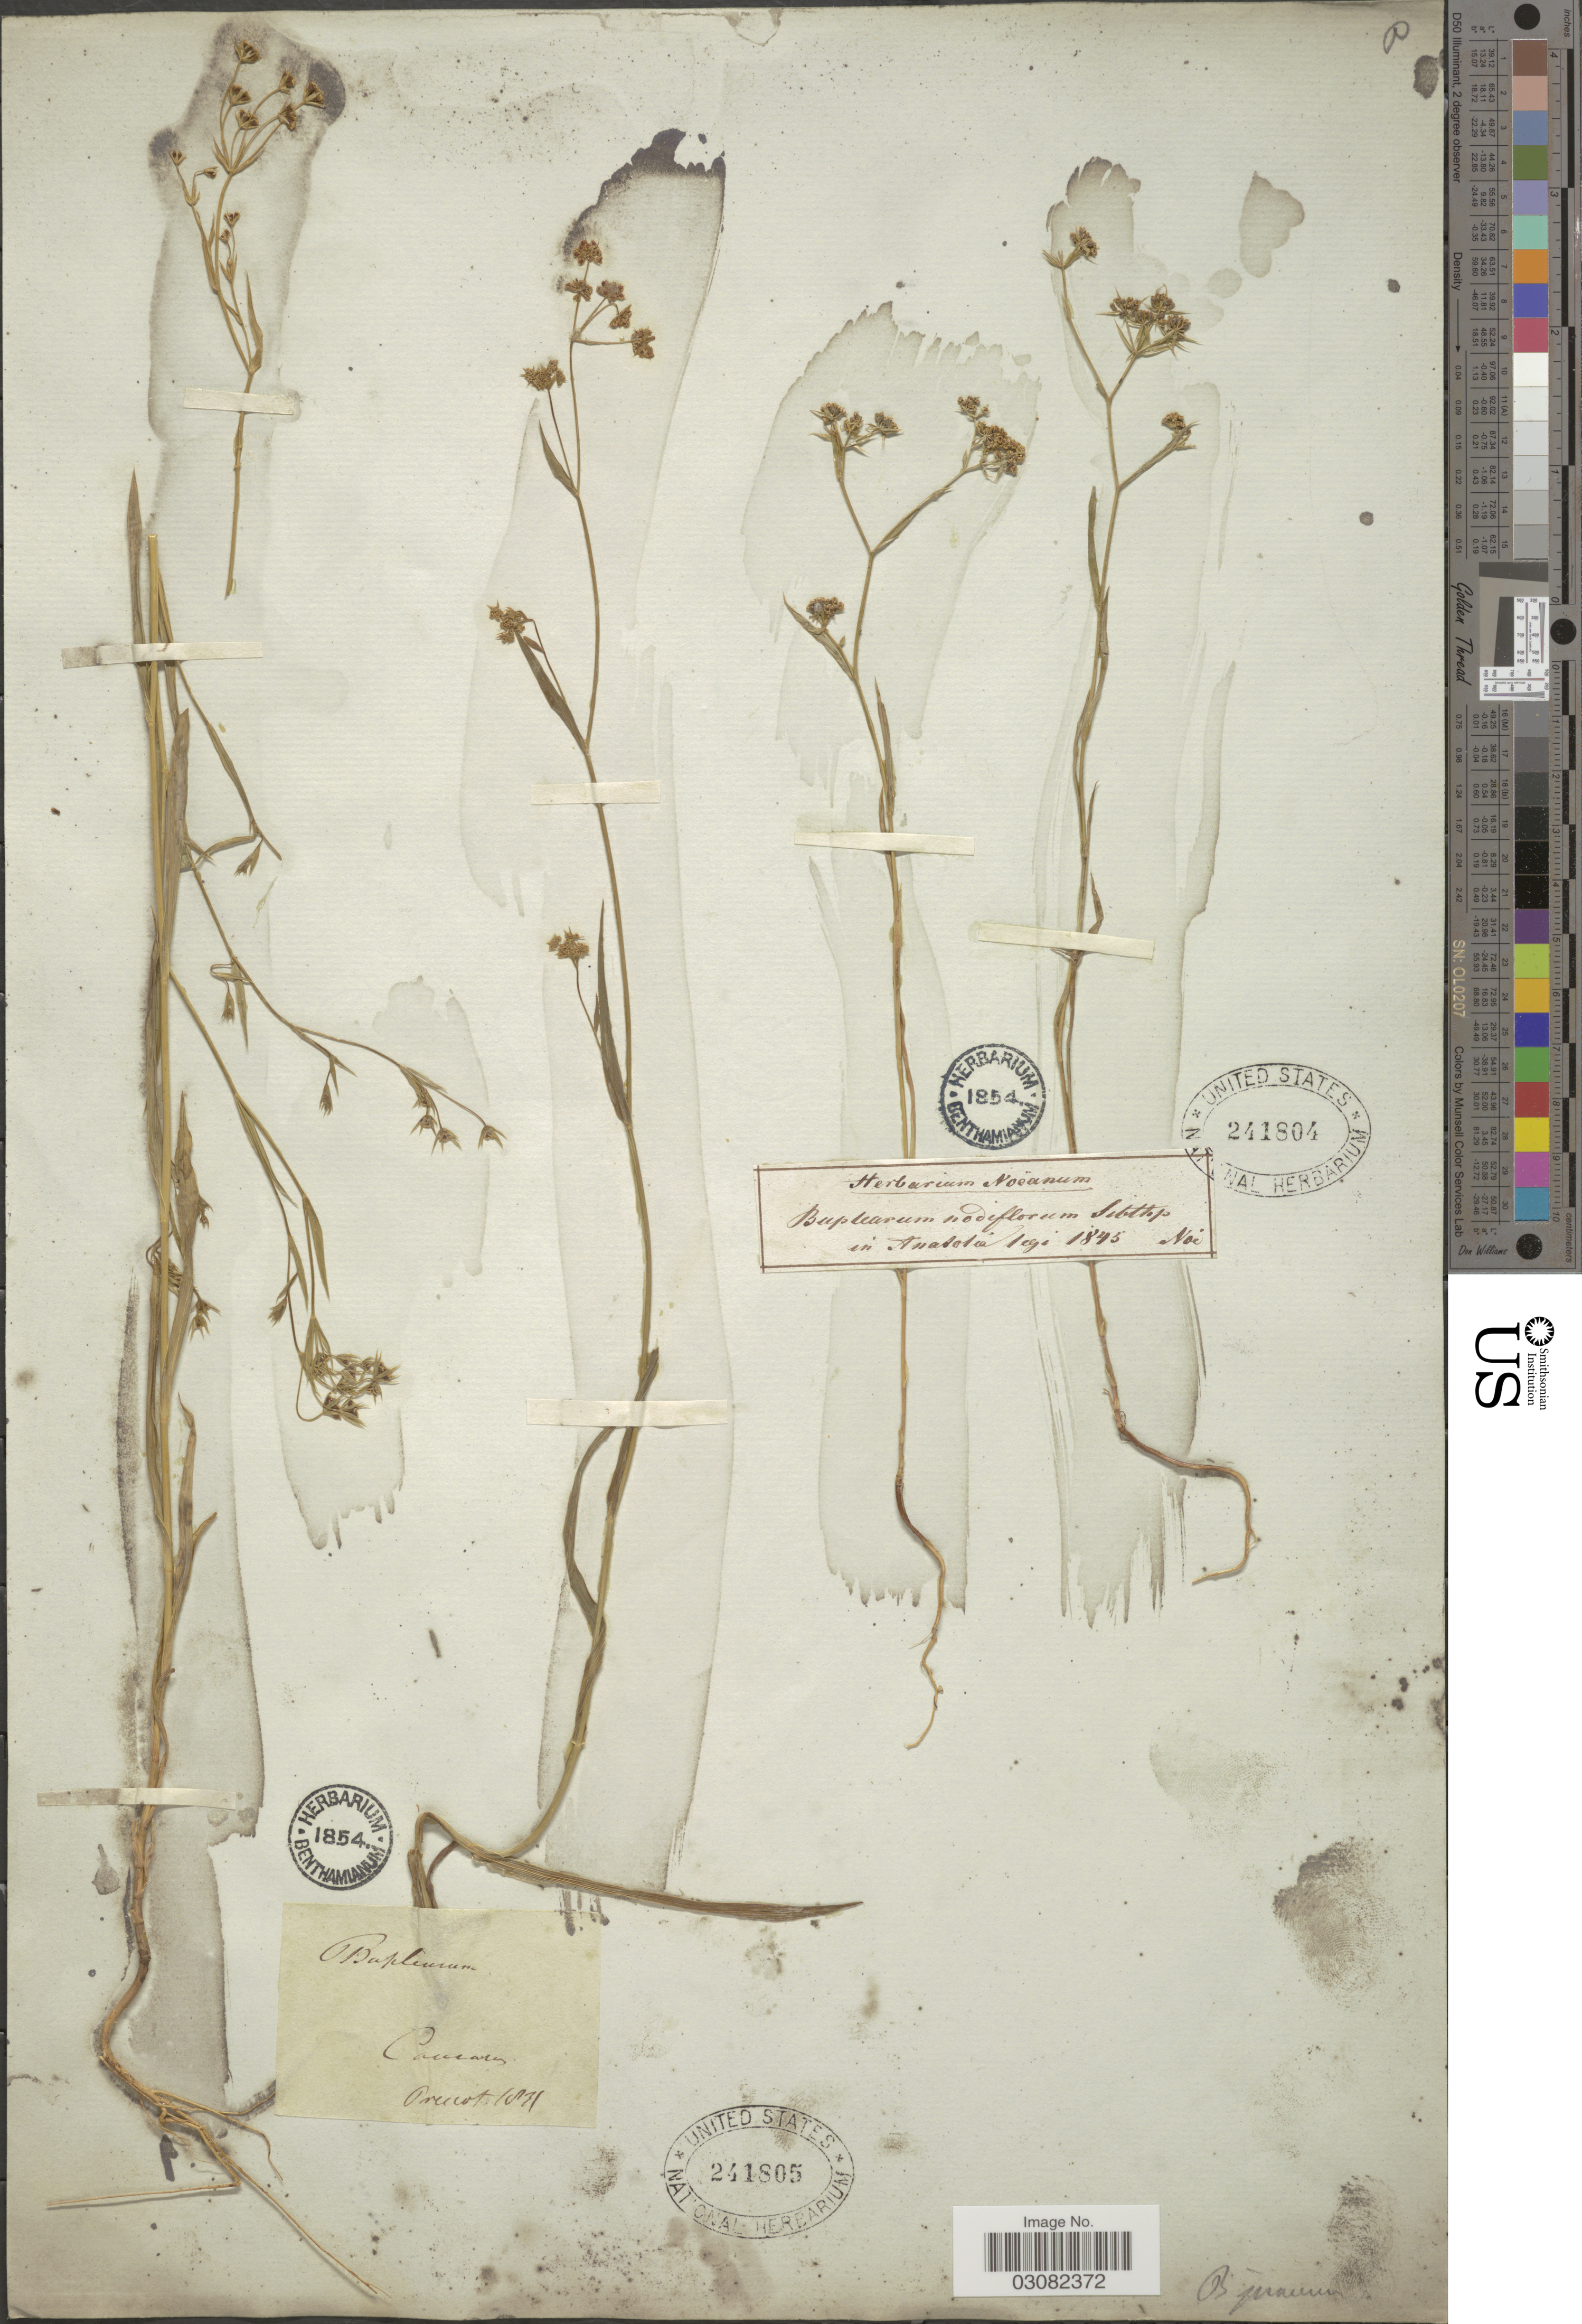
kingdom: Plantae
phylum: Tracheophyta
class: Magnoliopsida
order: Apiales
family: Apiaceae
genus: Bupleurum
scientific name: Bupleurum nodiflorum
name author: Sibth. & Sm.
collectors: Noë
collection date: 1845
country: Turkey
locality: Anatolia.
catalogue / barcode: US 241804